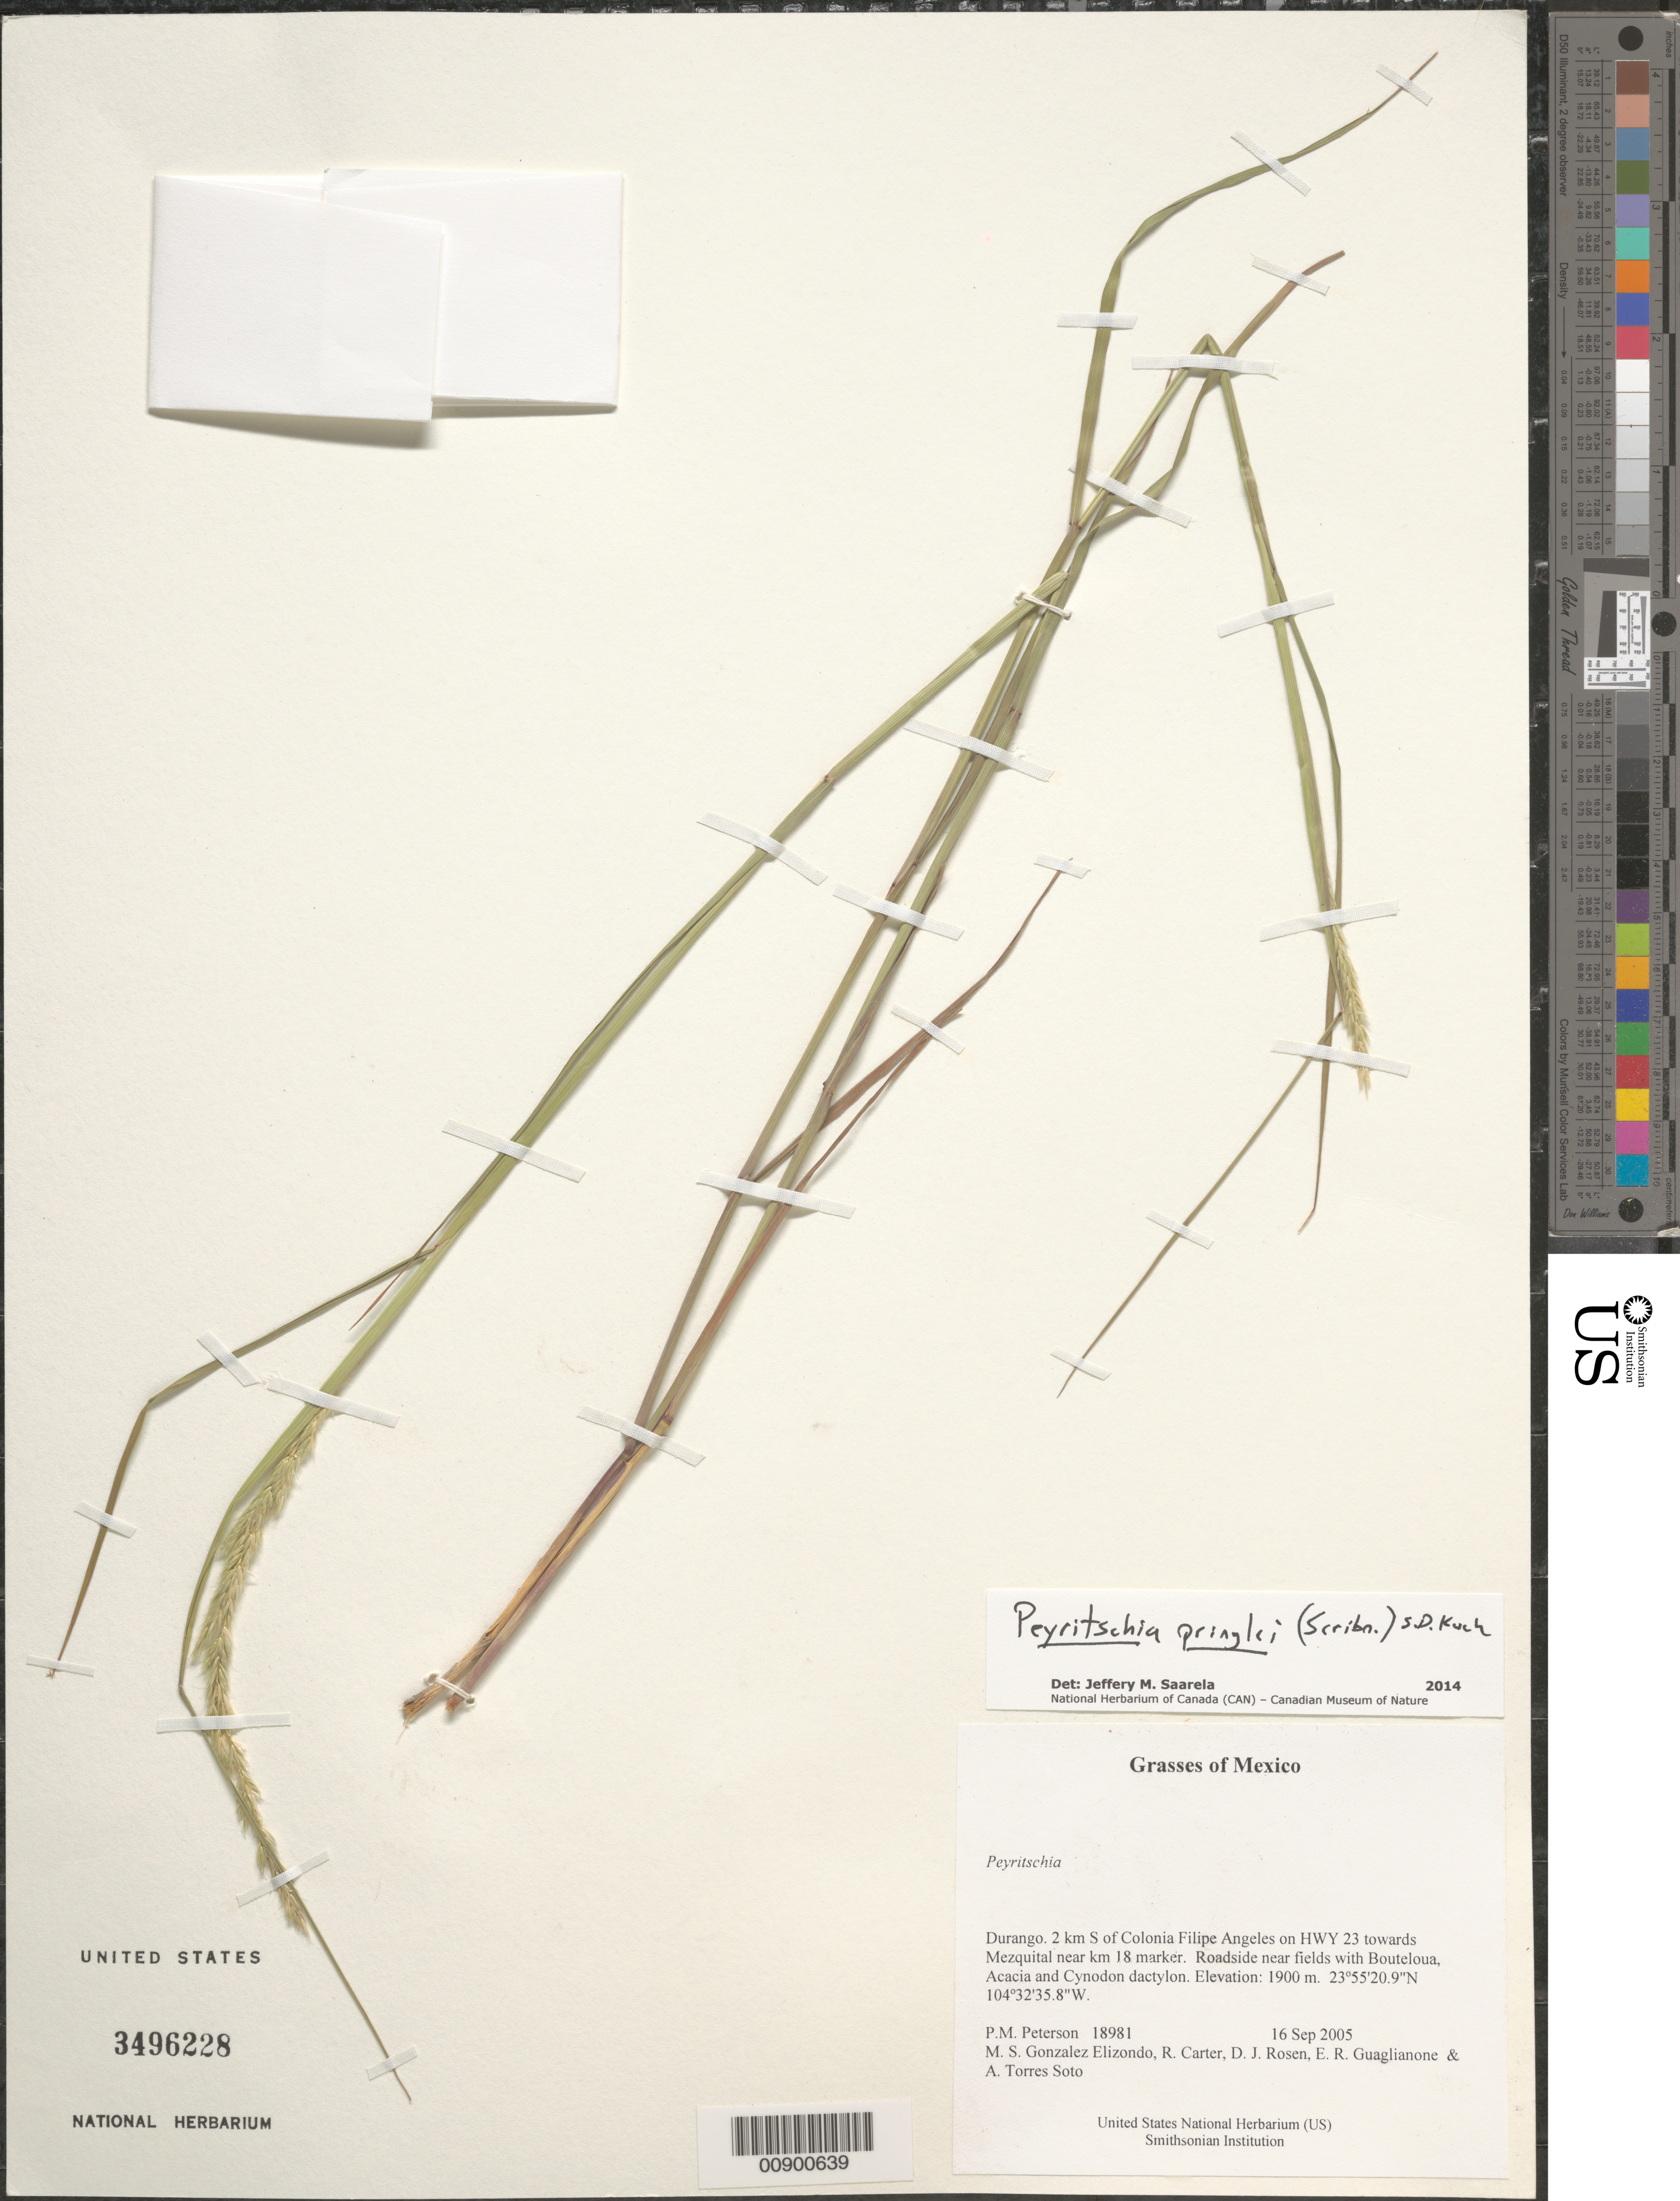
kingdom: Plantae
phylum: Tracheophyta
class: Liliopsida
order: Poales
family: Poaceae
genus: Peyritschia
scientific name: Peyritschia deyeuxioides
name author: (Kunth) Finot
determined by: Saarela, J. M., (CAN), Canadian Museum of Nature (CANADA)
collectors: P. M. Peterson, M. S. González-Elizondo, R. Carter, D. J. Rosen, E. R. Guaglianone & A. Torres Soto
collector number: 18981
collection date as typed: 16 Sep 2005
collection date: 2005-09-16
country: Mexico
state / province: Durango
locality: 2 km S of Colonia Filipe Angeles on HWY 23 towards Mezquital near km 18 marker. Roadside near fields with Bouteloua, Acacia and Cynodon dactylon.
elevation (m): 1900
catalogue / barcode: US 3496228